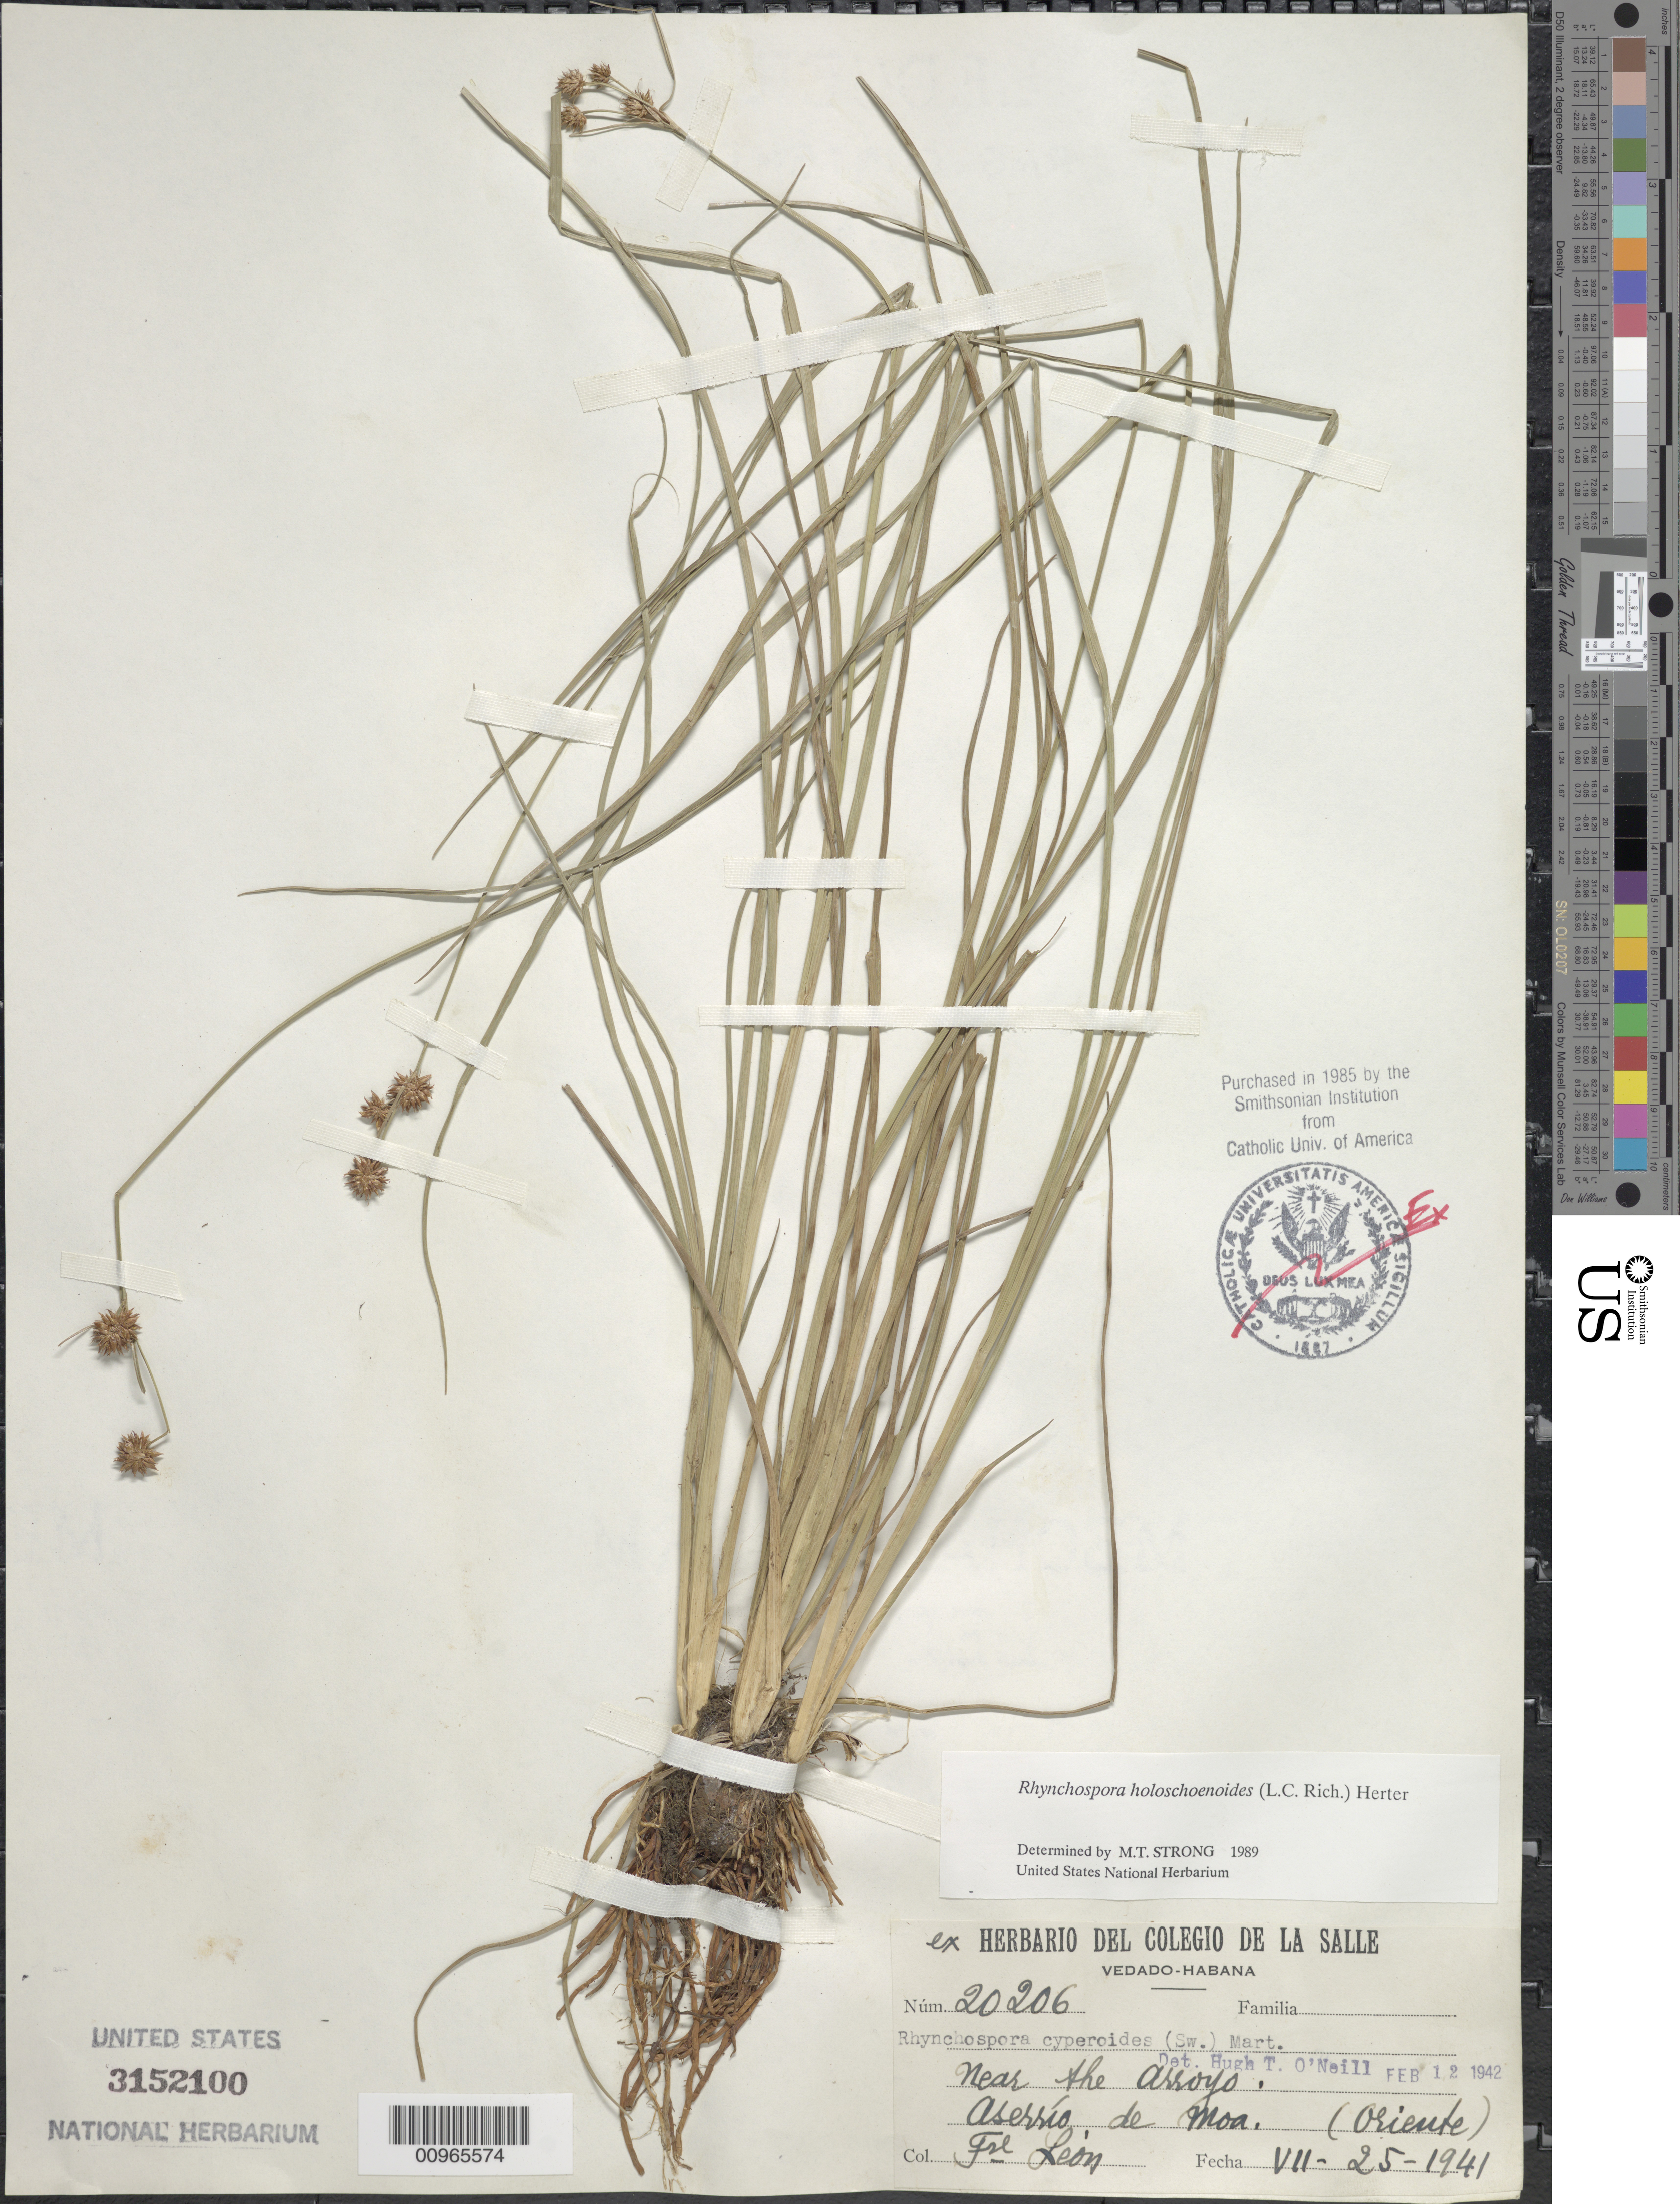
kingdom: Plantae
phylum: Tracheophyta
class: Liliopsida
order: Poales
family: Cyperaceae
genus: Rhynchospora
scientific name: Rhynchospora holoschoenoides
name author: (Rich.) Herter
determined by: Strong, M. T., (US), Smithsonian Institution - National Museum of Natural History (UNITED STATES)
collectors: F. Leon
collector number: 20206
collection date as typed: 25 Jul 1941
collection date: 1941-07-25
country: Cuba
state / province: Holguín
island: Cuba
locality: Near the arroyo, Aserrío de Moa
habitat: Near the arroyo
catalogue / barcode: US 3152100